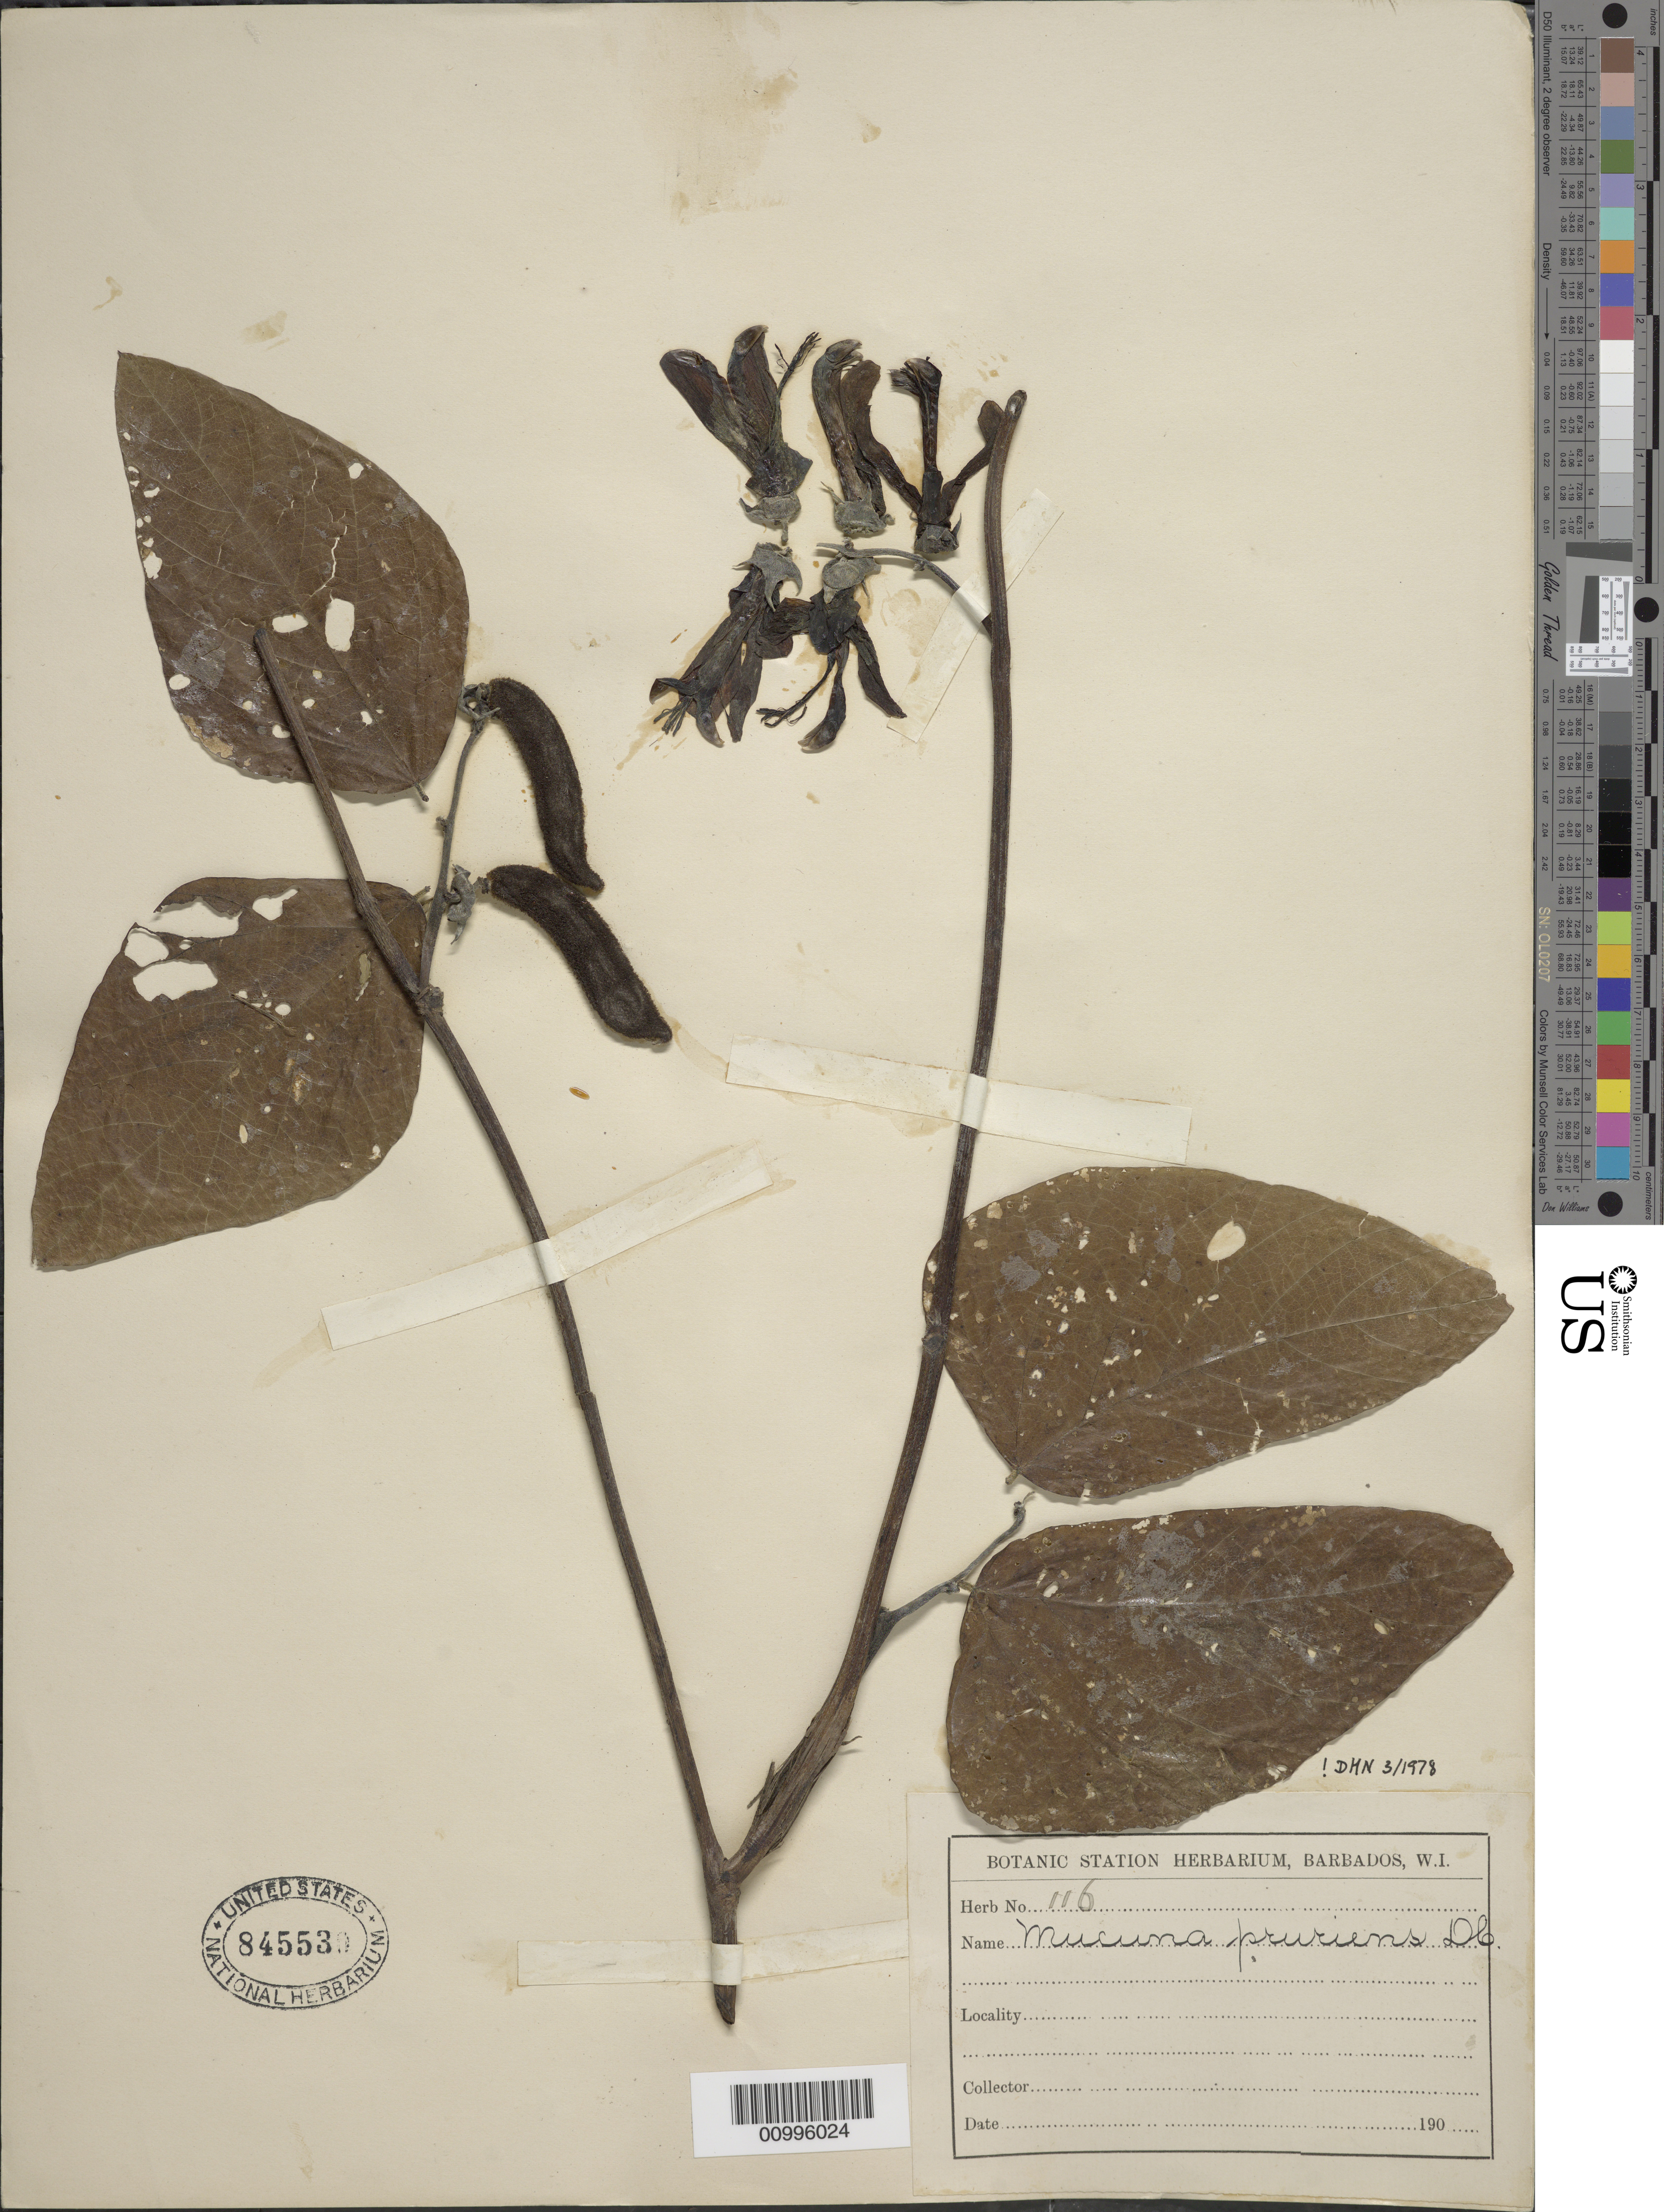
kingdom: Plantae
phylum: Tracheophyta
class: Magnoliopsida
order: Fabales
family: Fabaceae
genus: Mucuna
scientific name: Mucuna pruriens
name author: (L.) DC.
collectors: ex herb. Bot. Sta. Barbados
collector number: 116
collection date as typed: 1900 or -- --- 1909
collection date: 1900 or 1909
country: Barbados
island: Barbados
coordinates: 0 N, 0 E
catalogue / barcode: US 845539